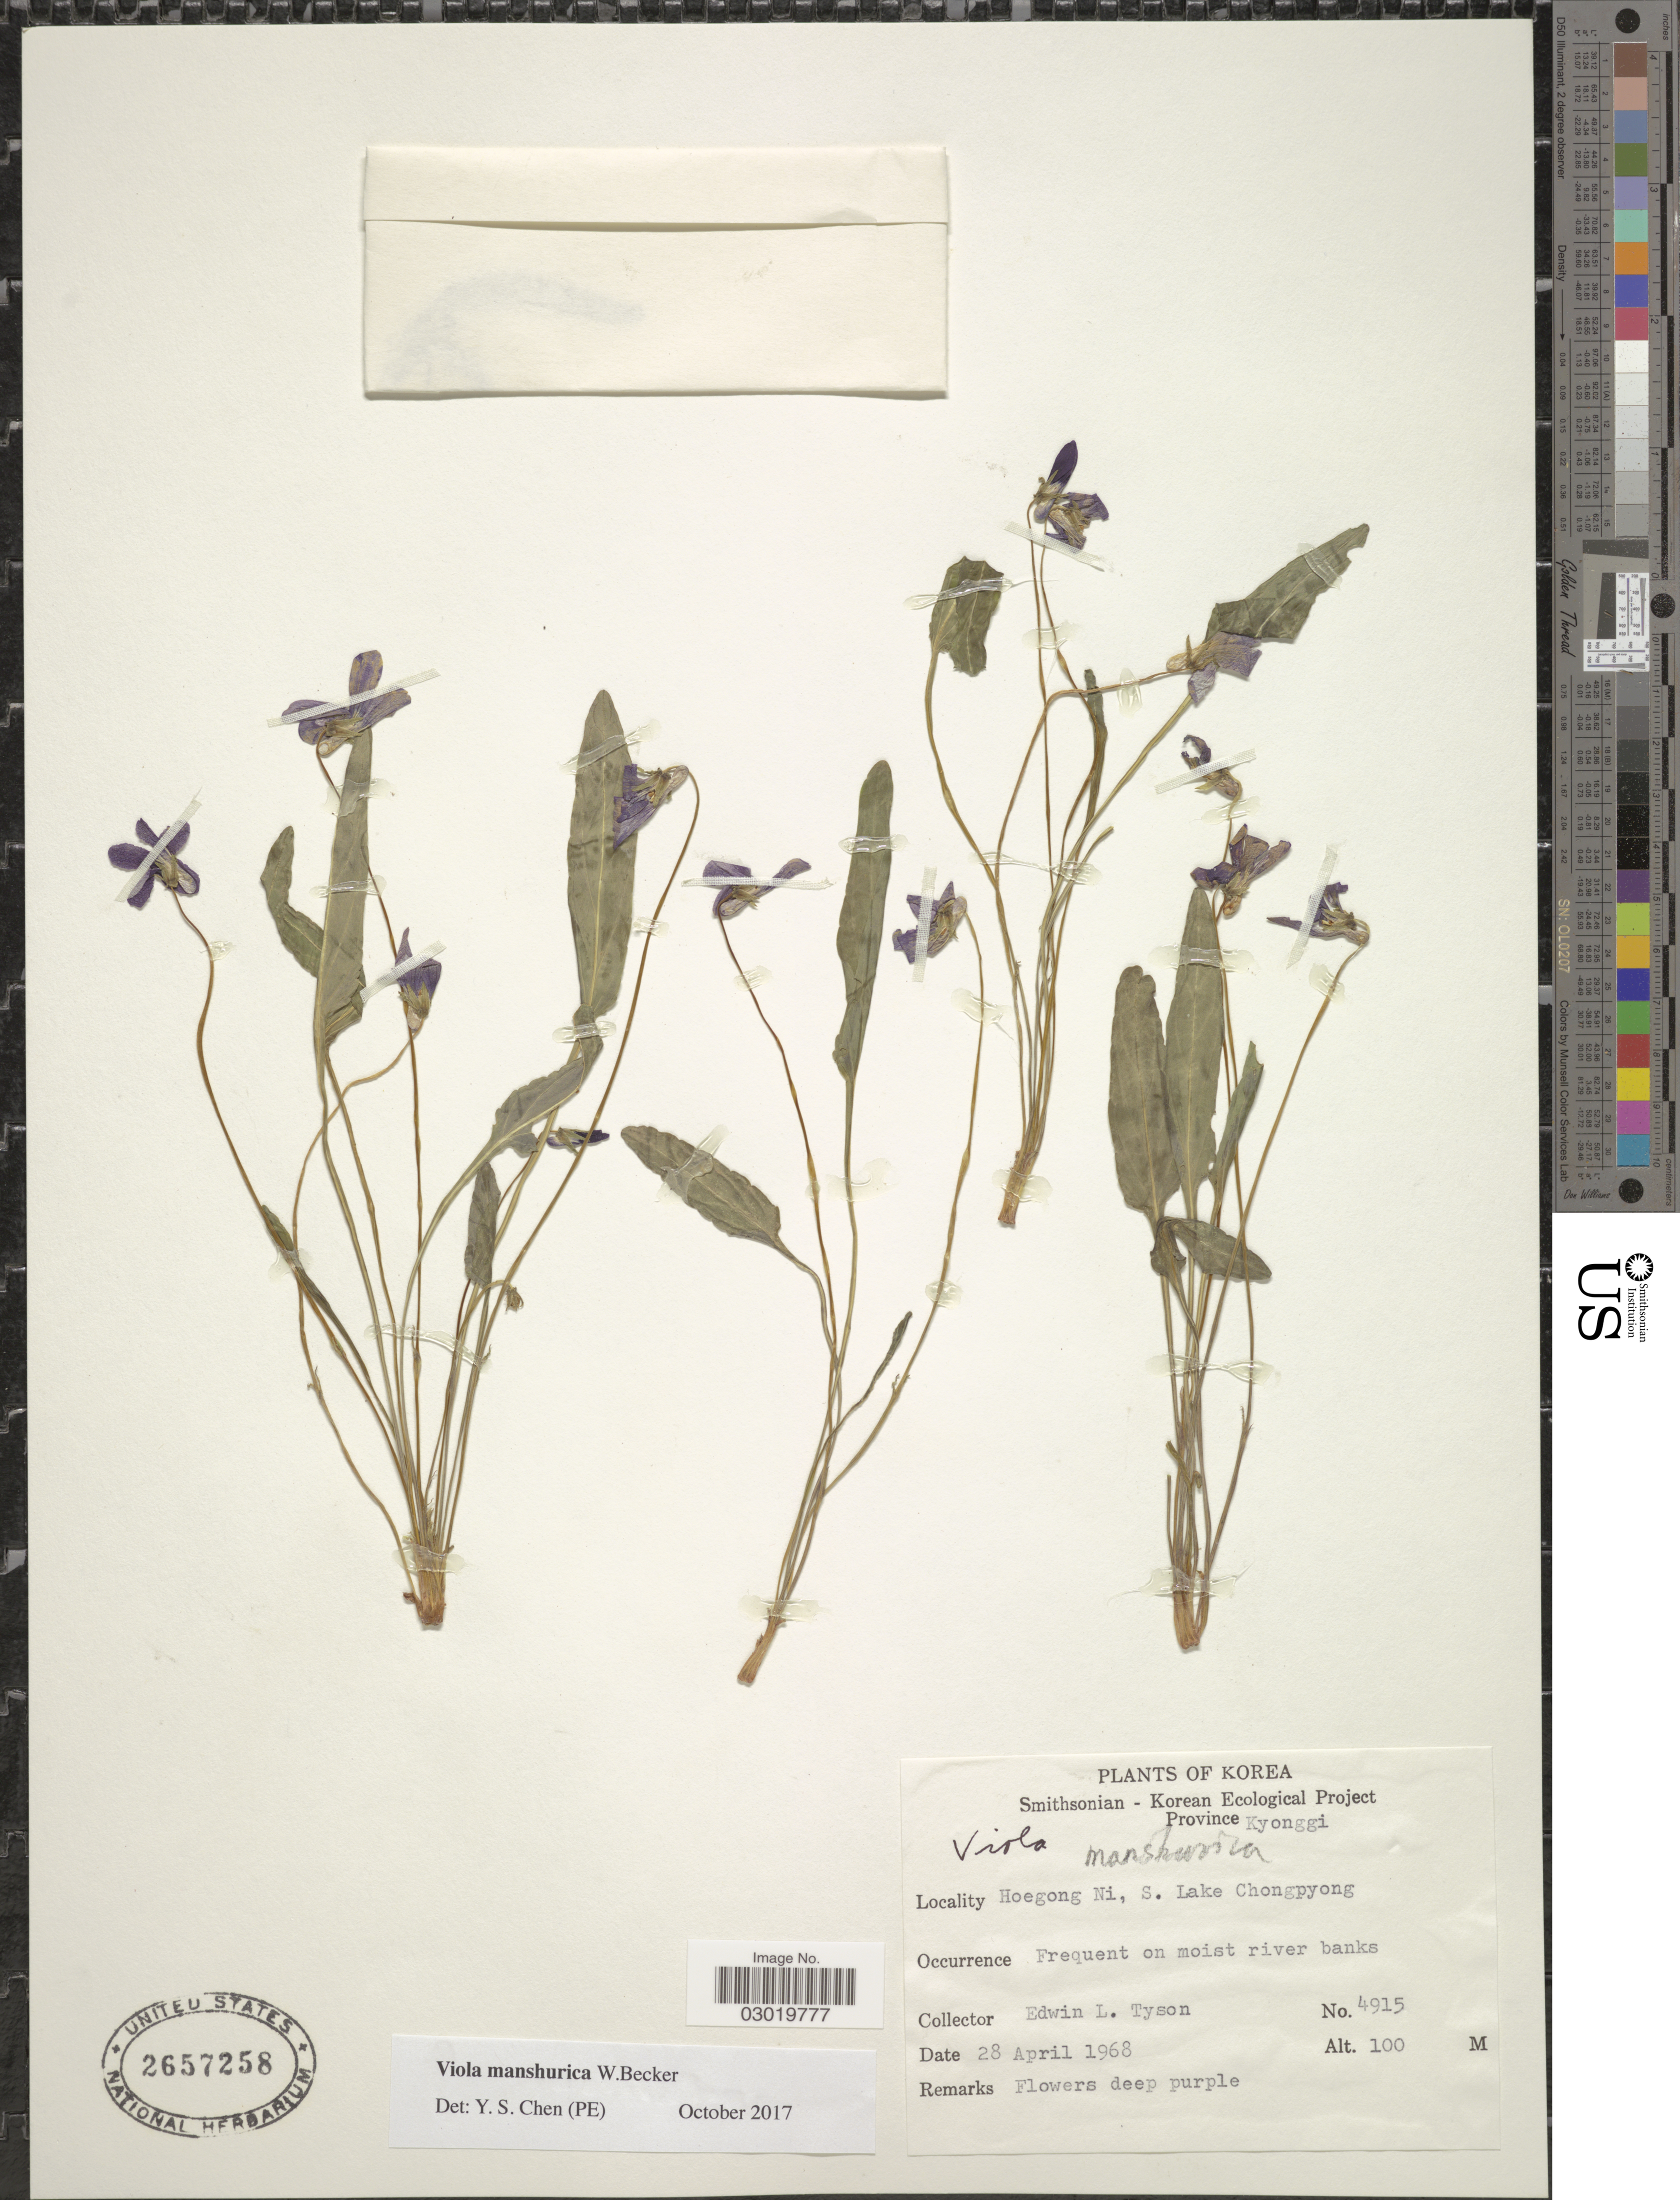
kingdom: Plantae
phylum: Tracheophyta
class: Magnoliopsida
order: Malpighiales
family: Violaceae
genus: Viola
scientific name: Viola mandshurica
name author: W. Becker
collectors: E. L. Tyson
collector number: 4915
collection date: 1968-04-28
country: South Korea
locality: Province Kyonggi. Hoegong Ni, S. Lake Chongpyong.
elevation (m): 100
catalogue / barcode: US 2657258